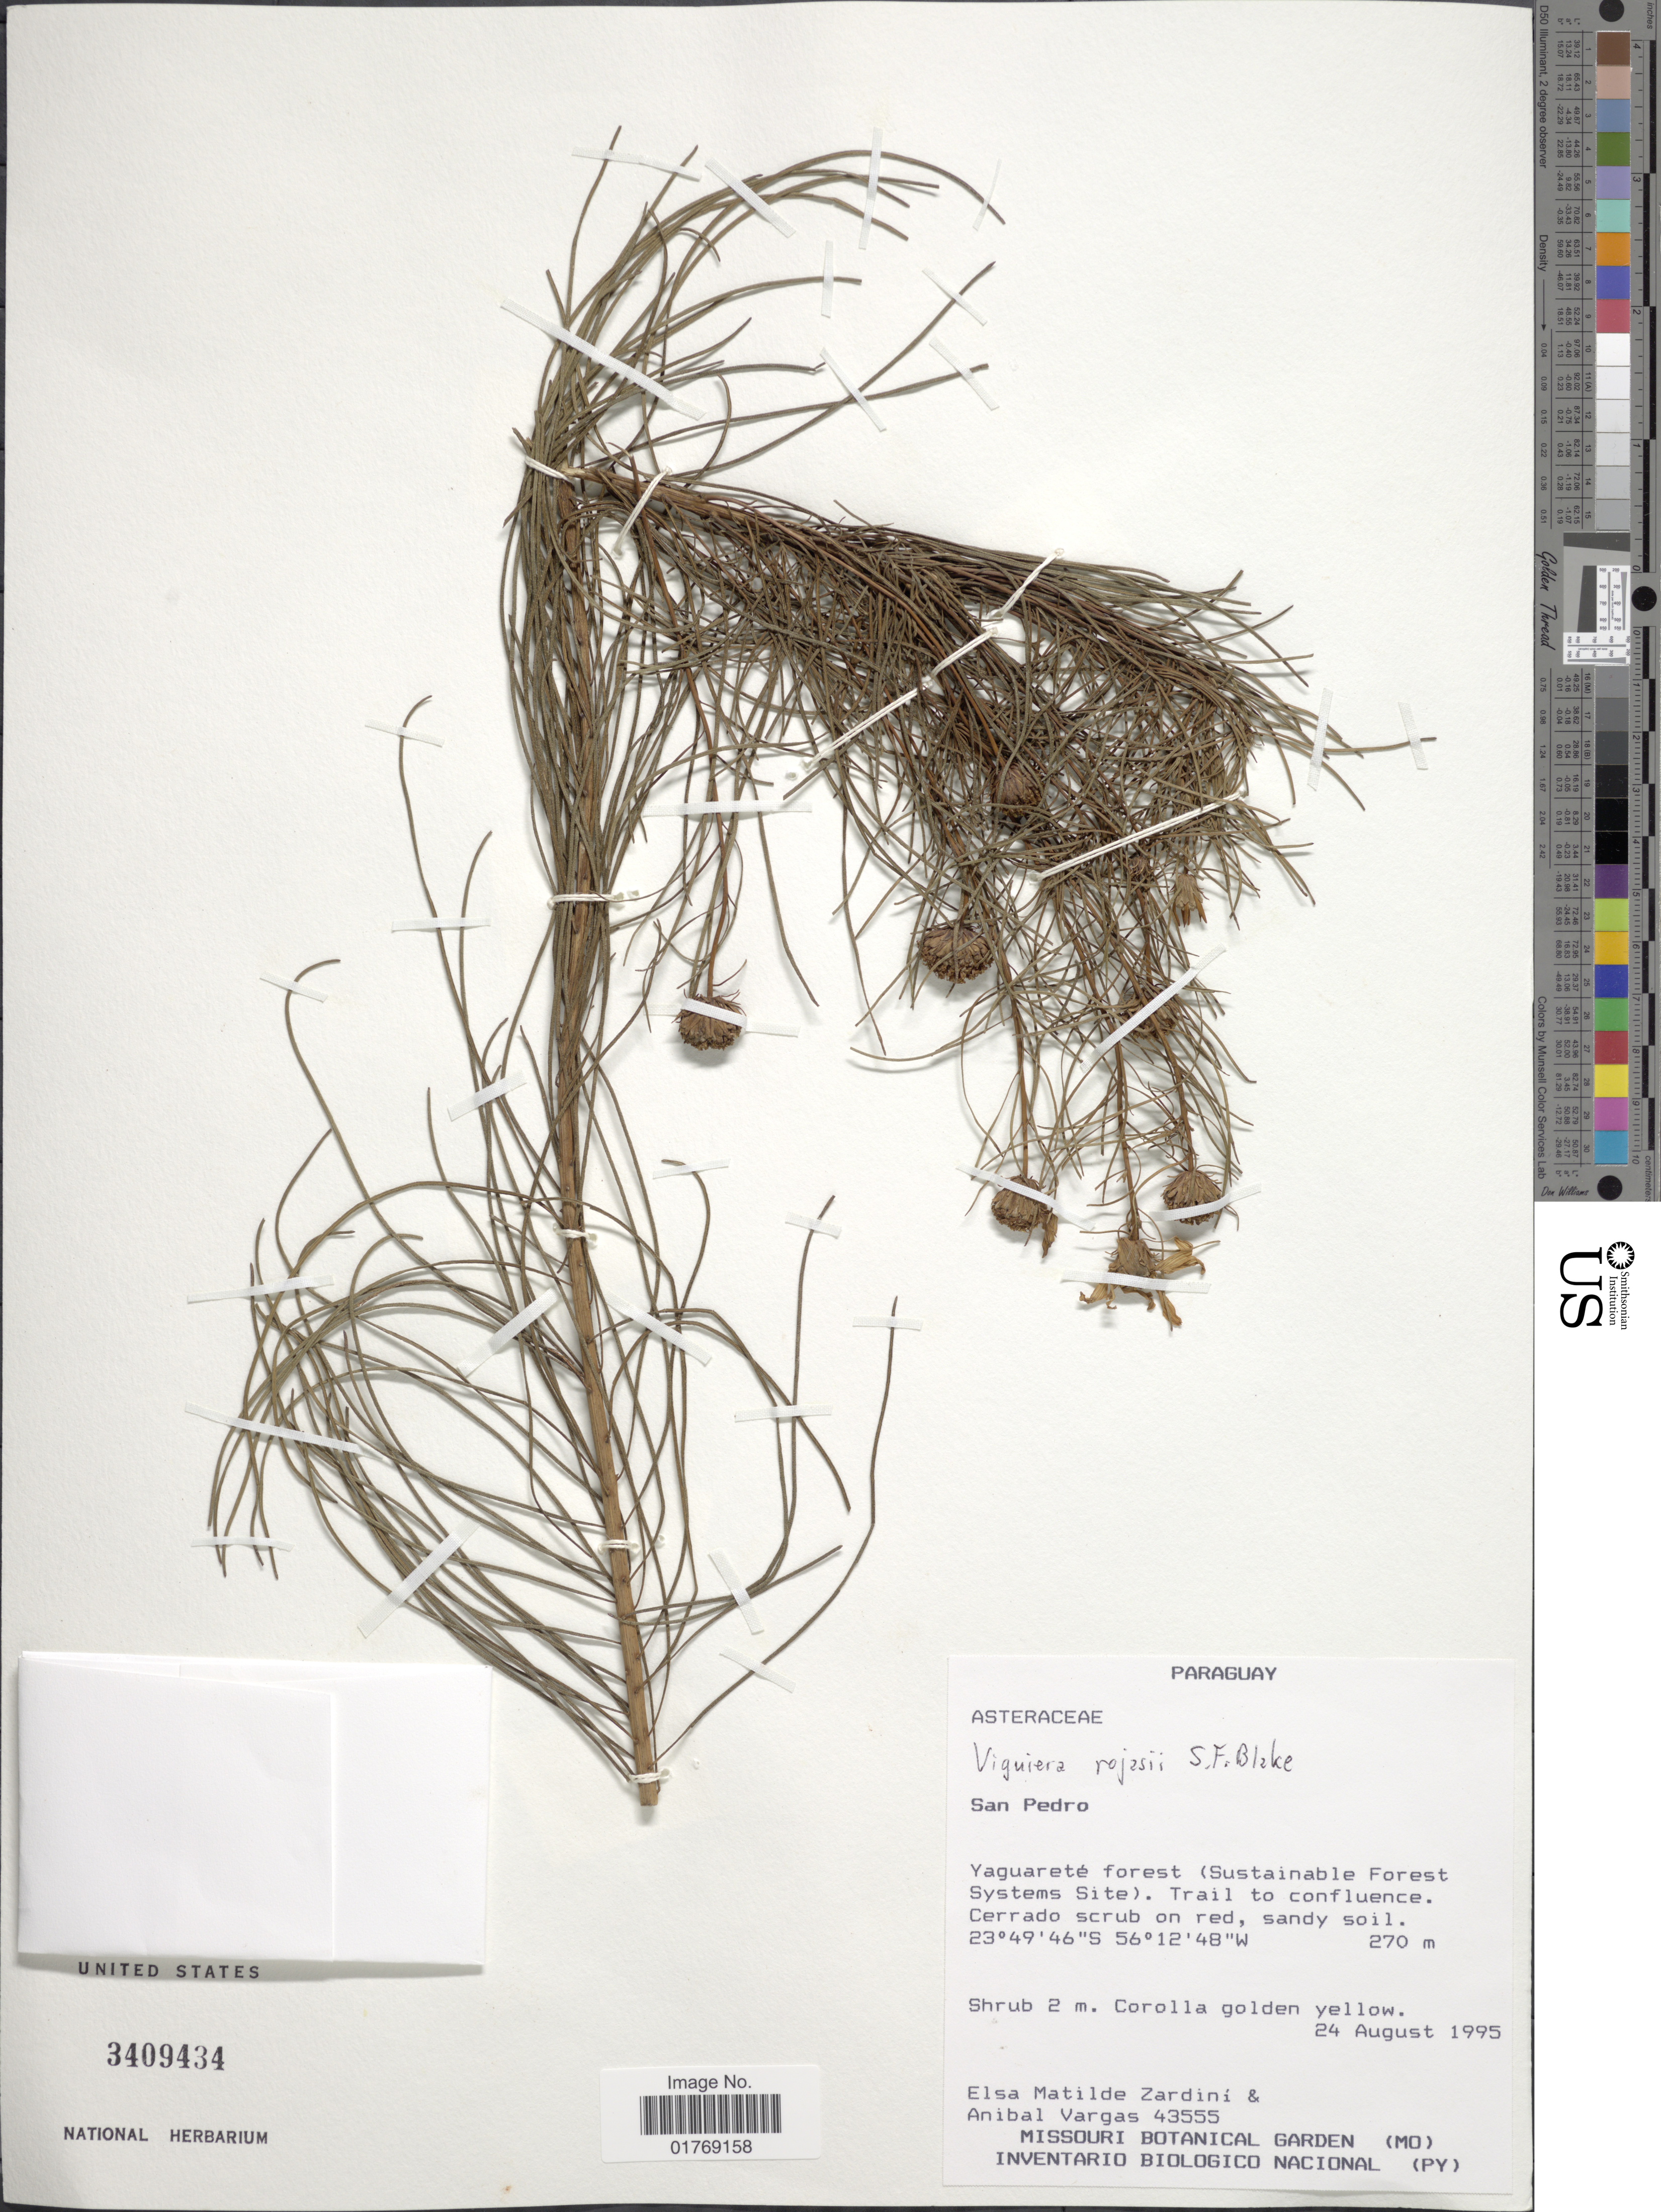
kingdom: Plantae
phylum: Tracheophyta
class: Magnoliopsida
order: Asterales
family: Asteraceae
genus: Viguiera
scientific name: Viguiera rojasii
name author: Blake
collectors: E. M. Zardini & A. Vargas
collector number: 43555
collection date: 1995-08-24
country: Paraguay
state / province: San Pedro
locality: San Pedro. Yaguareté forest (Sustainable Forest Systems Site). Trail to confluence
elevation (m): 270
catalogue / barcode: US 3409434